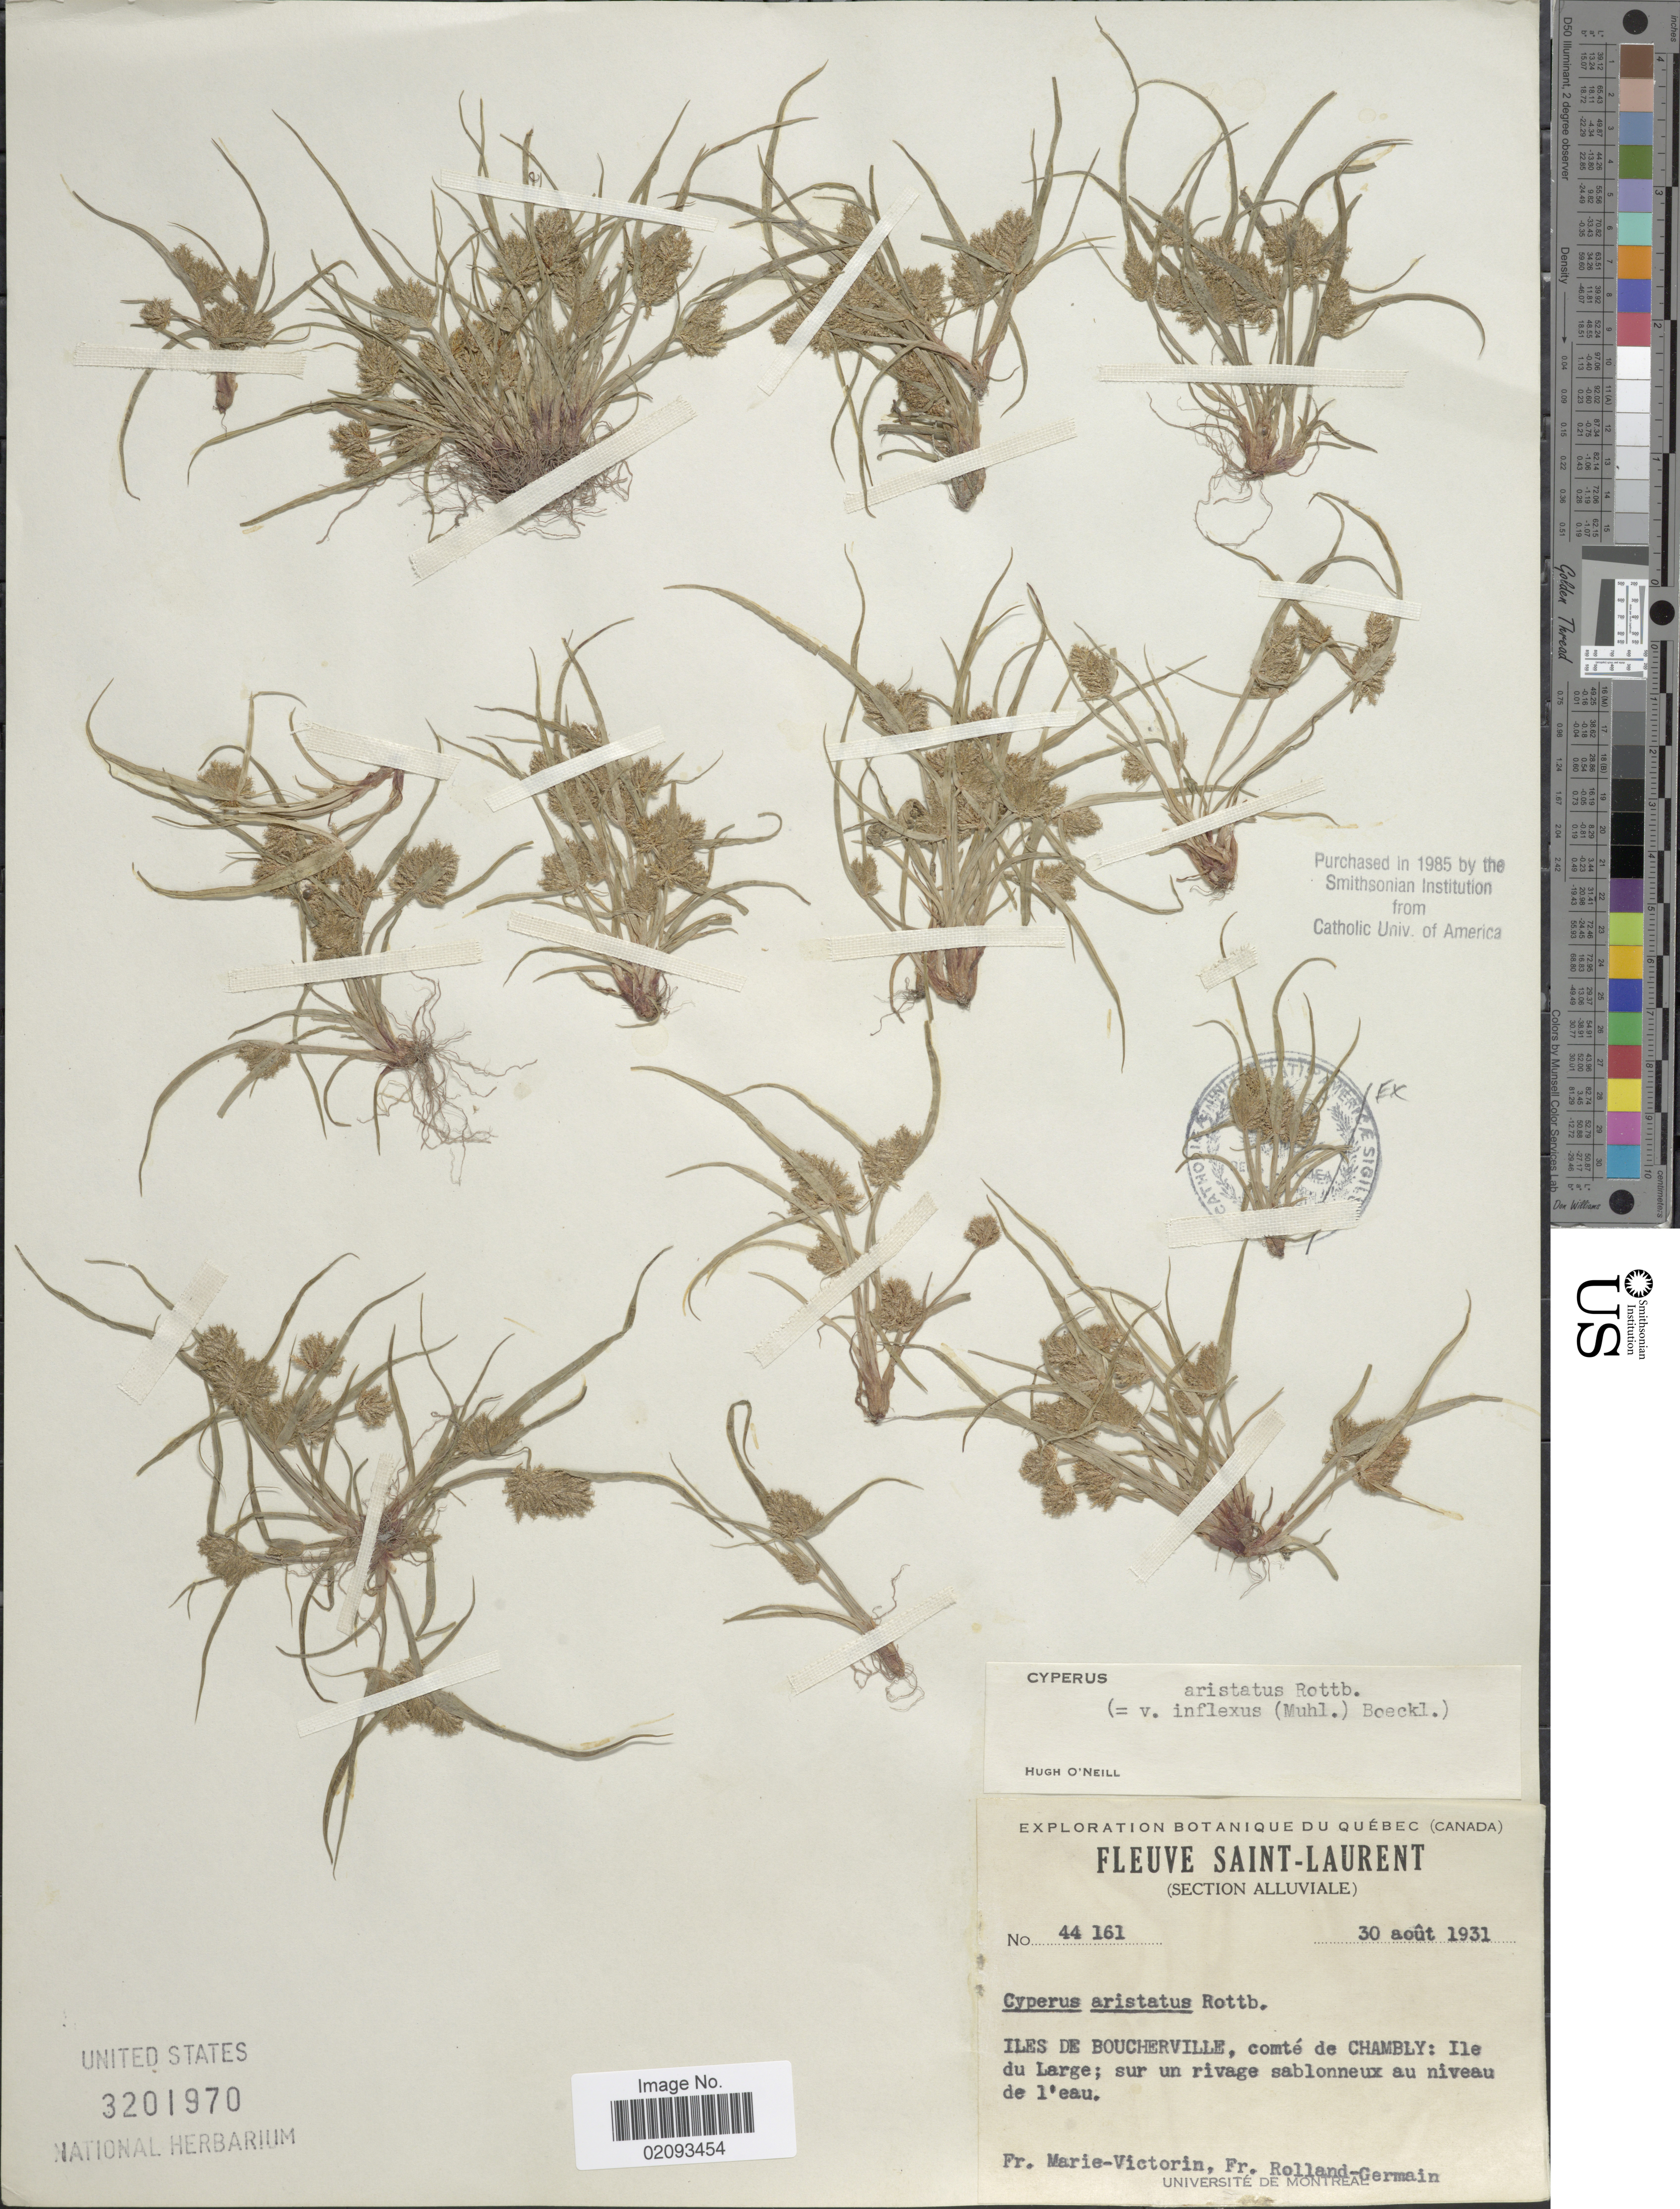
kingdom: Plantae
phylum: Tracheophyta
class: Liliopsida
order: Poales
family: Cyperaceae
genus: Cyperus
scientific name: Cyperus squarrosus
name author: L.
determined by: Strong, Mark T., (BOT), Smithsonian Institution - National Museum of Natural History (UNITED STATES)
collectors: F. Marie-Victorin & Rolland-Germain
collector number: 44161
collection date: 1931-08-30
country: Canada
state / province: Quebec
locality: Fleuve Saint-Laurent, Section Alluviale, Iles de Boucherville, comte de Chambly, ile du Large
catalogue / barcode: US 3201970